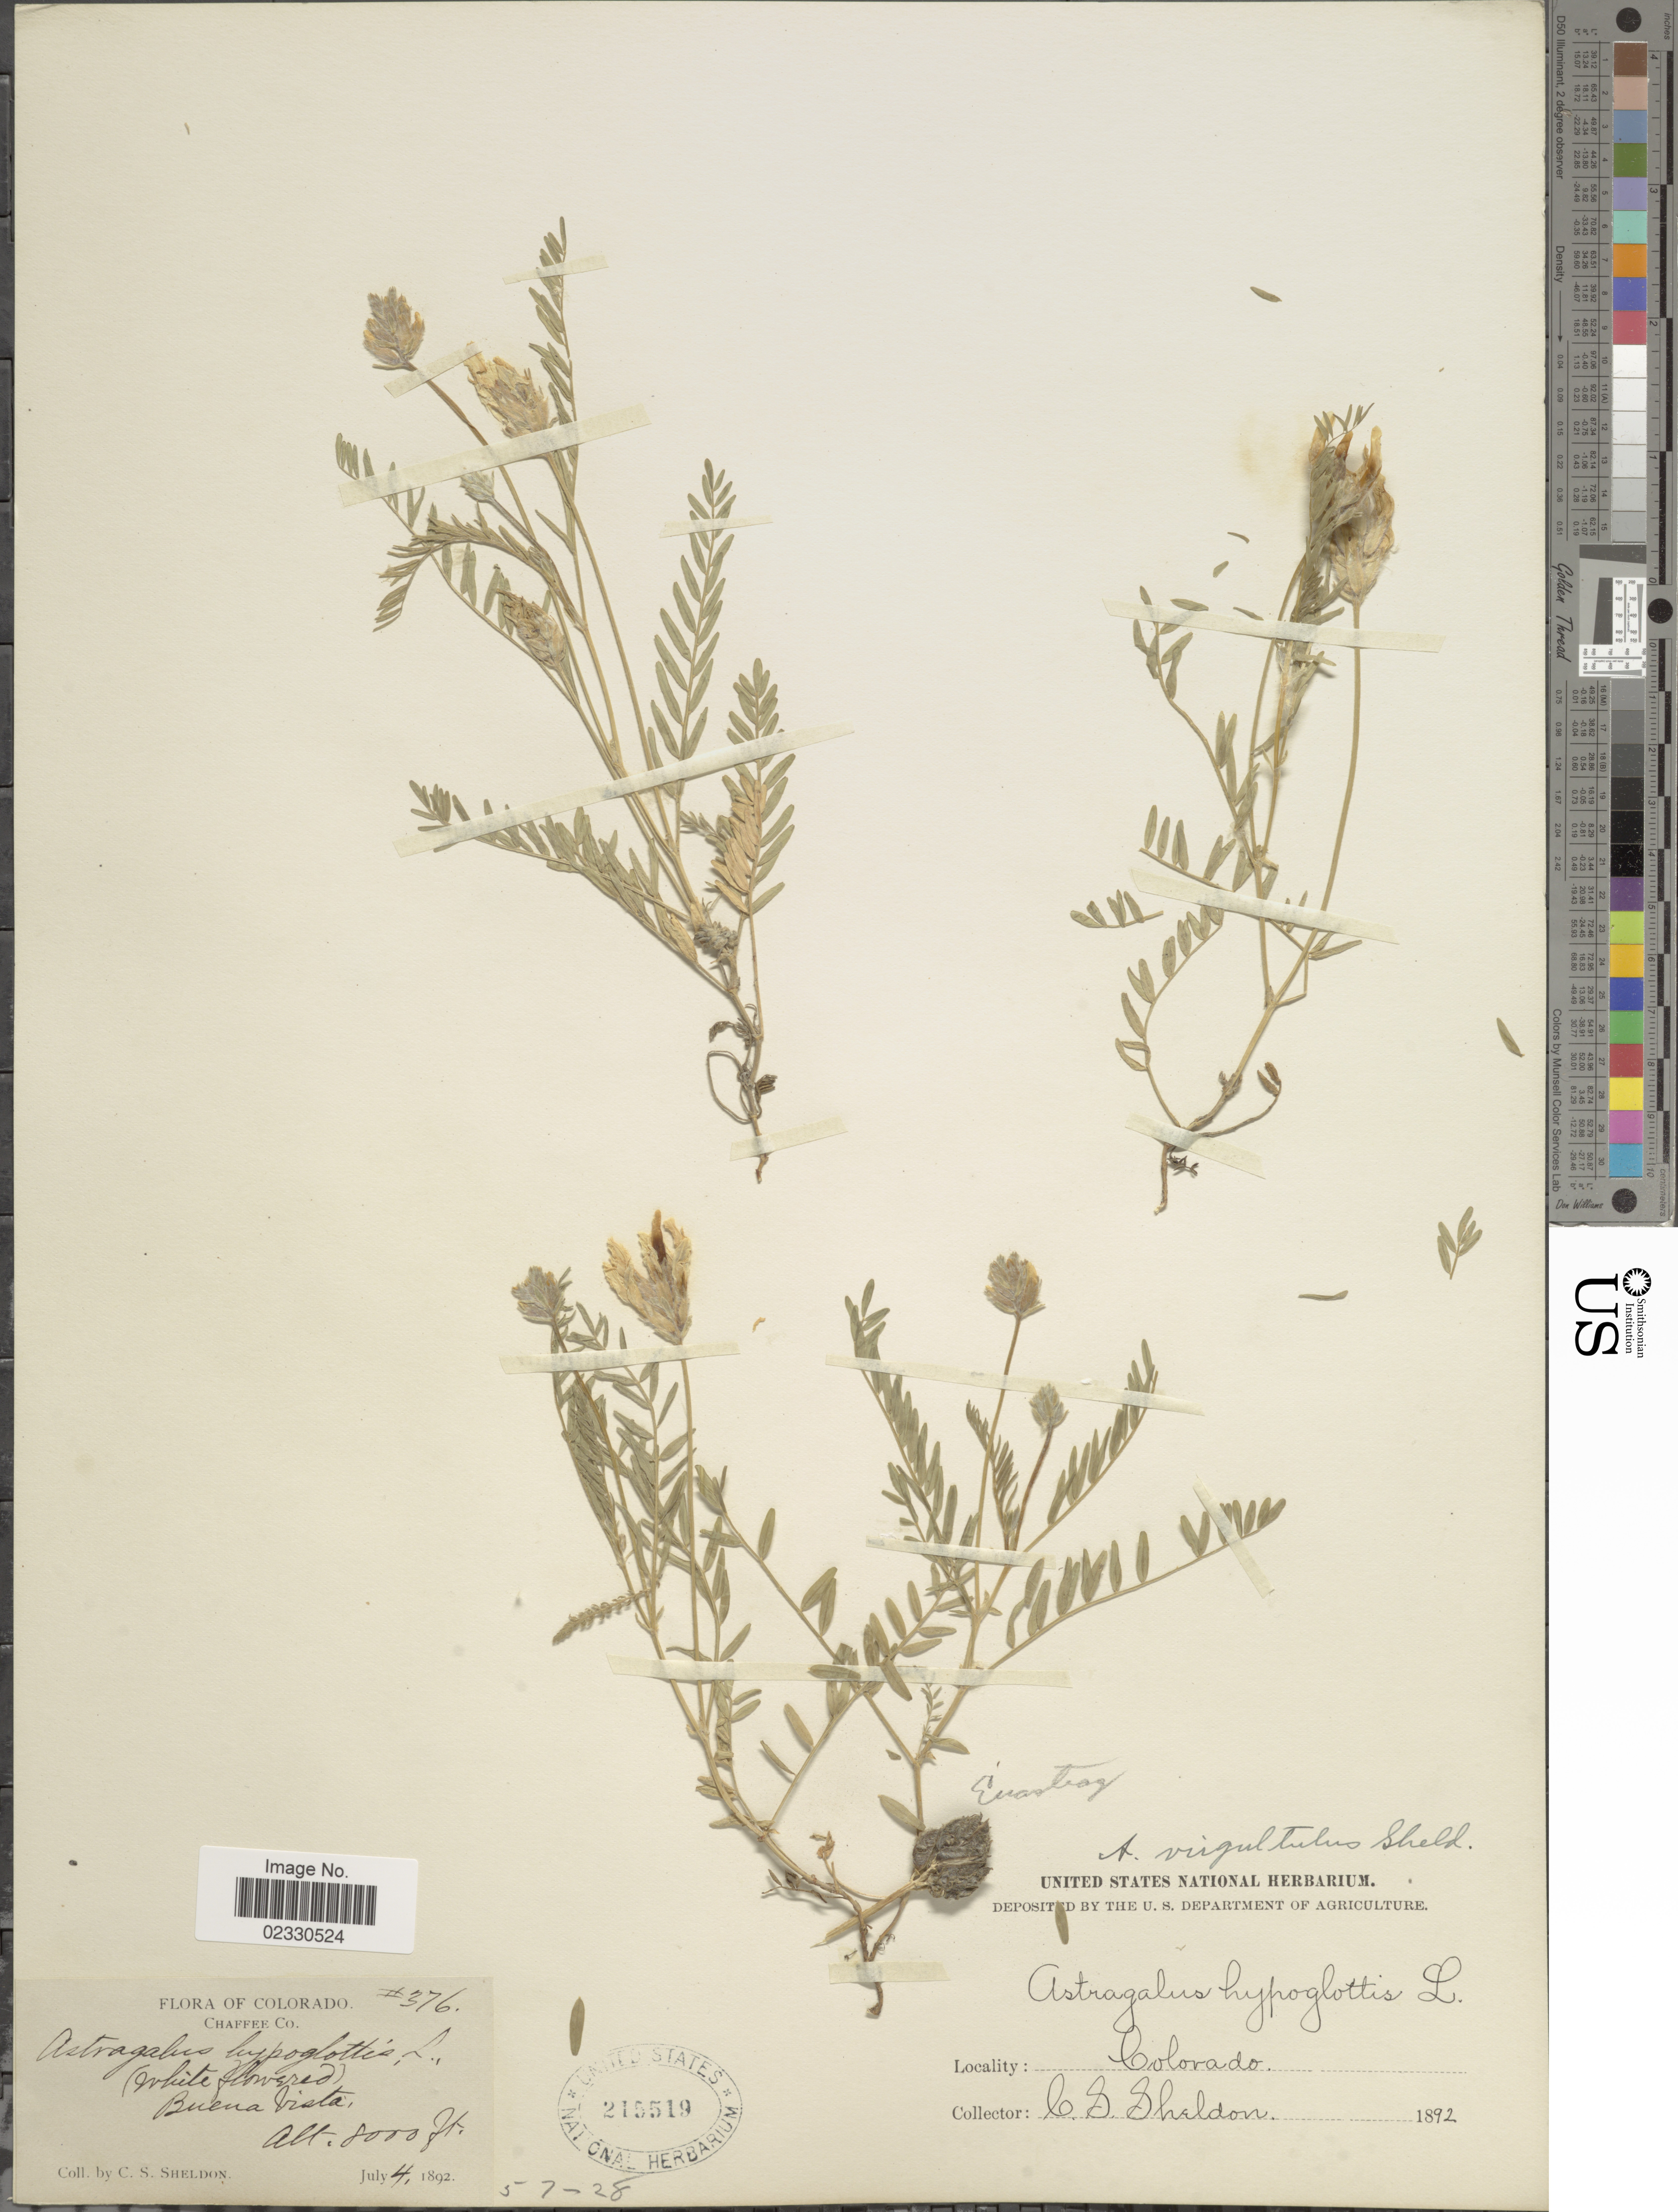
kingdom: Plantae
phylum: Tracheophyta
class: Magnoliopsida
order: Fabales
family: Fabaceae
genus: Astragalus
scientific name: Astragalus dasyglottis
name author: DC.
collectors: C. S. Sheldon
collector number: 376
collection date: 1892-07-04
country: United States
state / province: Colorado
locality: Chaffer Co. Buena Vista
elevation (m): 2438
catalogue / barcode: US 215519